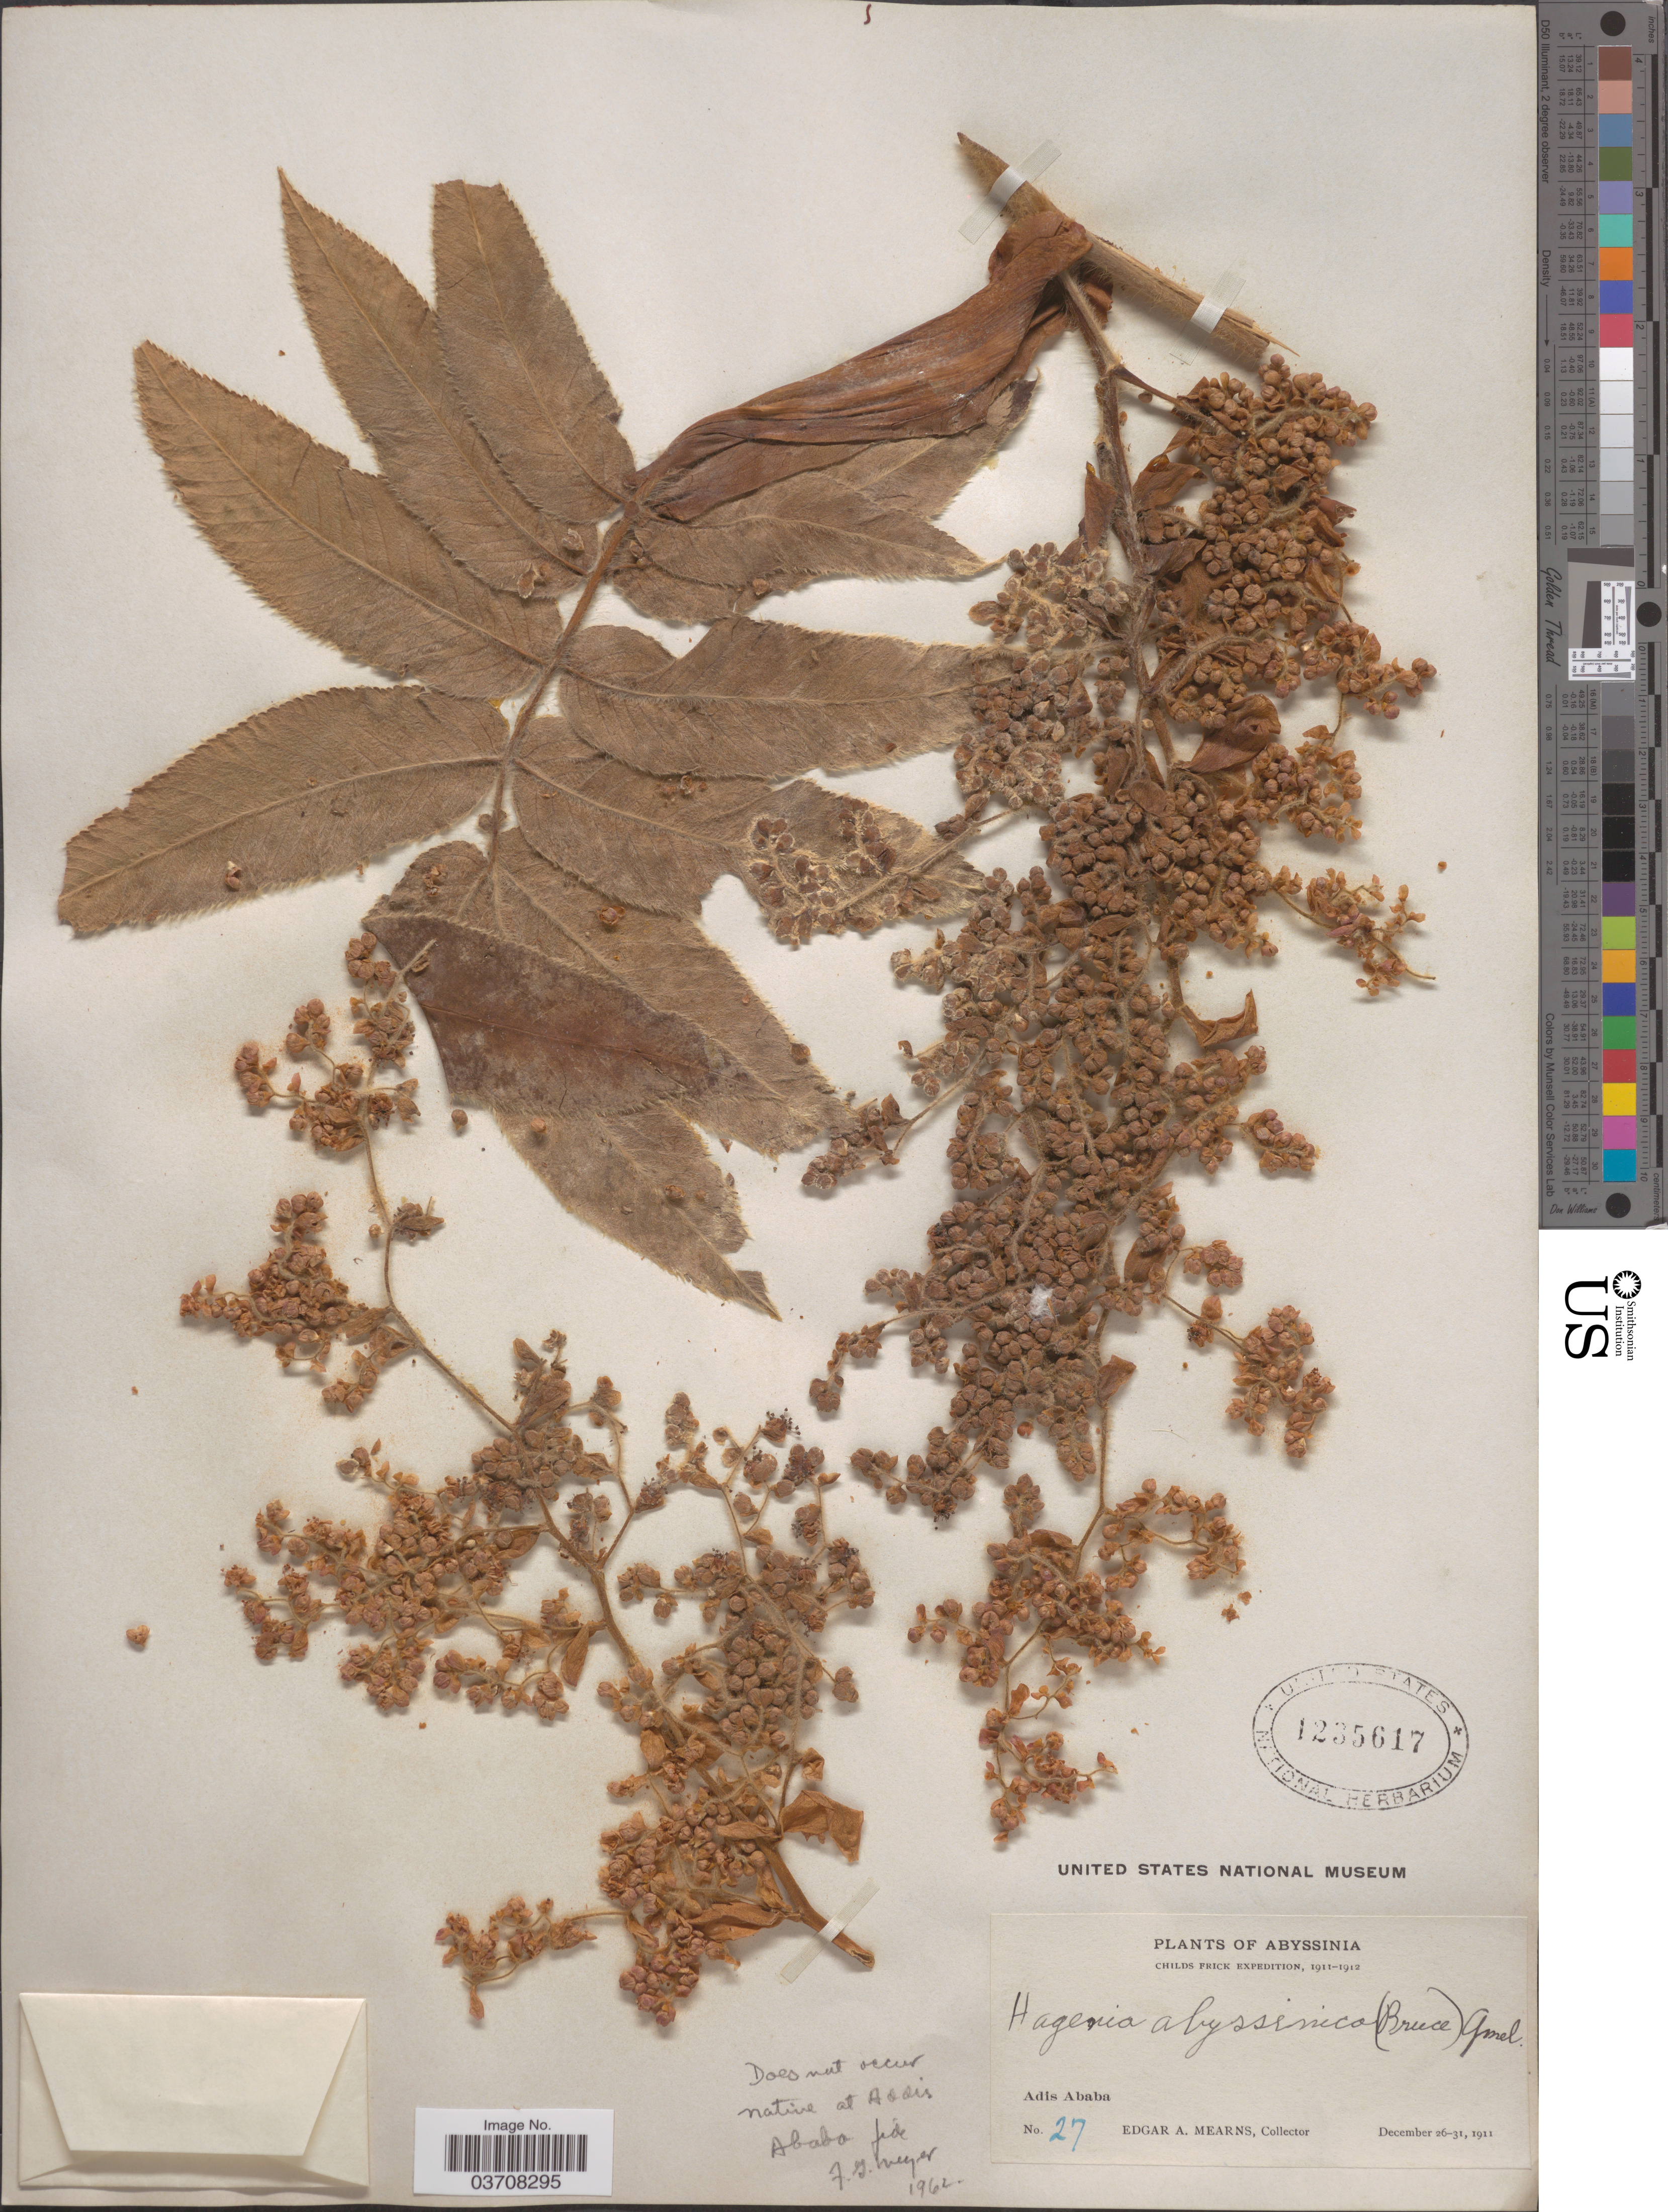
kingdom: Plantae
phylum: Tracheophyta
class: Magnoliopsida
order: Rosales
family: Rosaceae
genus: Hagenia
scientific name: Hagenia abyssinica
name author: (Bruce) J.F. Gmel.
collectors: E. A. Mearns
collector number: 27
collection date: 1911-12-26/1911-12-31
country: Ethiopia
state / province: Addis Ababa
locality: Abyssinia. Adis Ababa.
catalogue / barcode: US 1235617